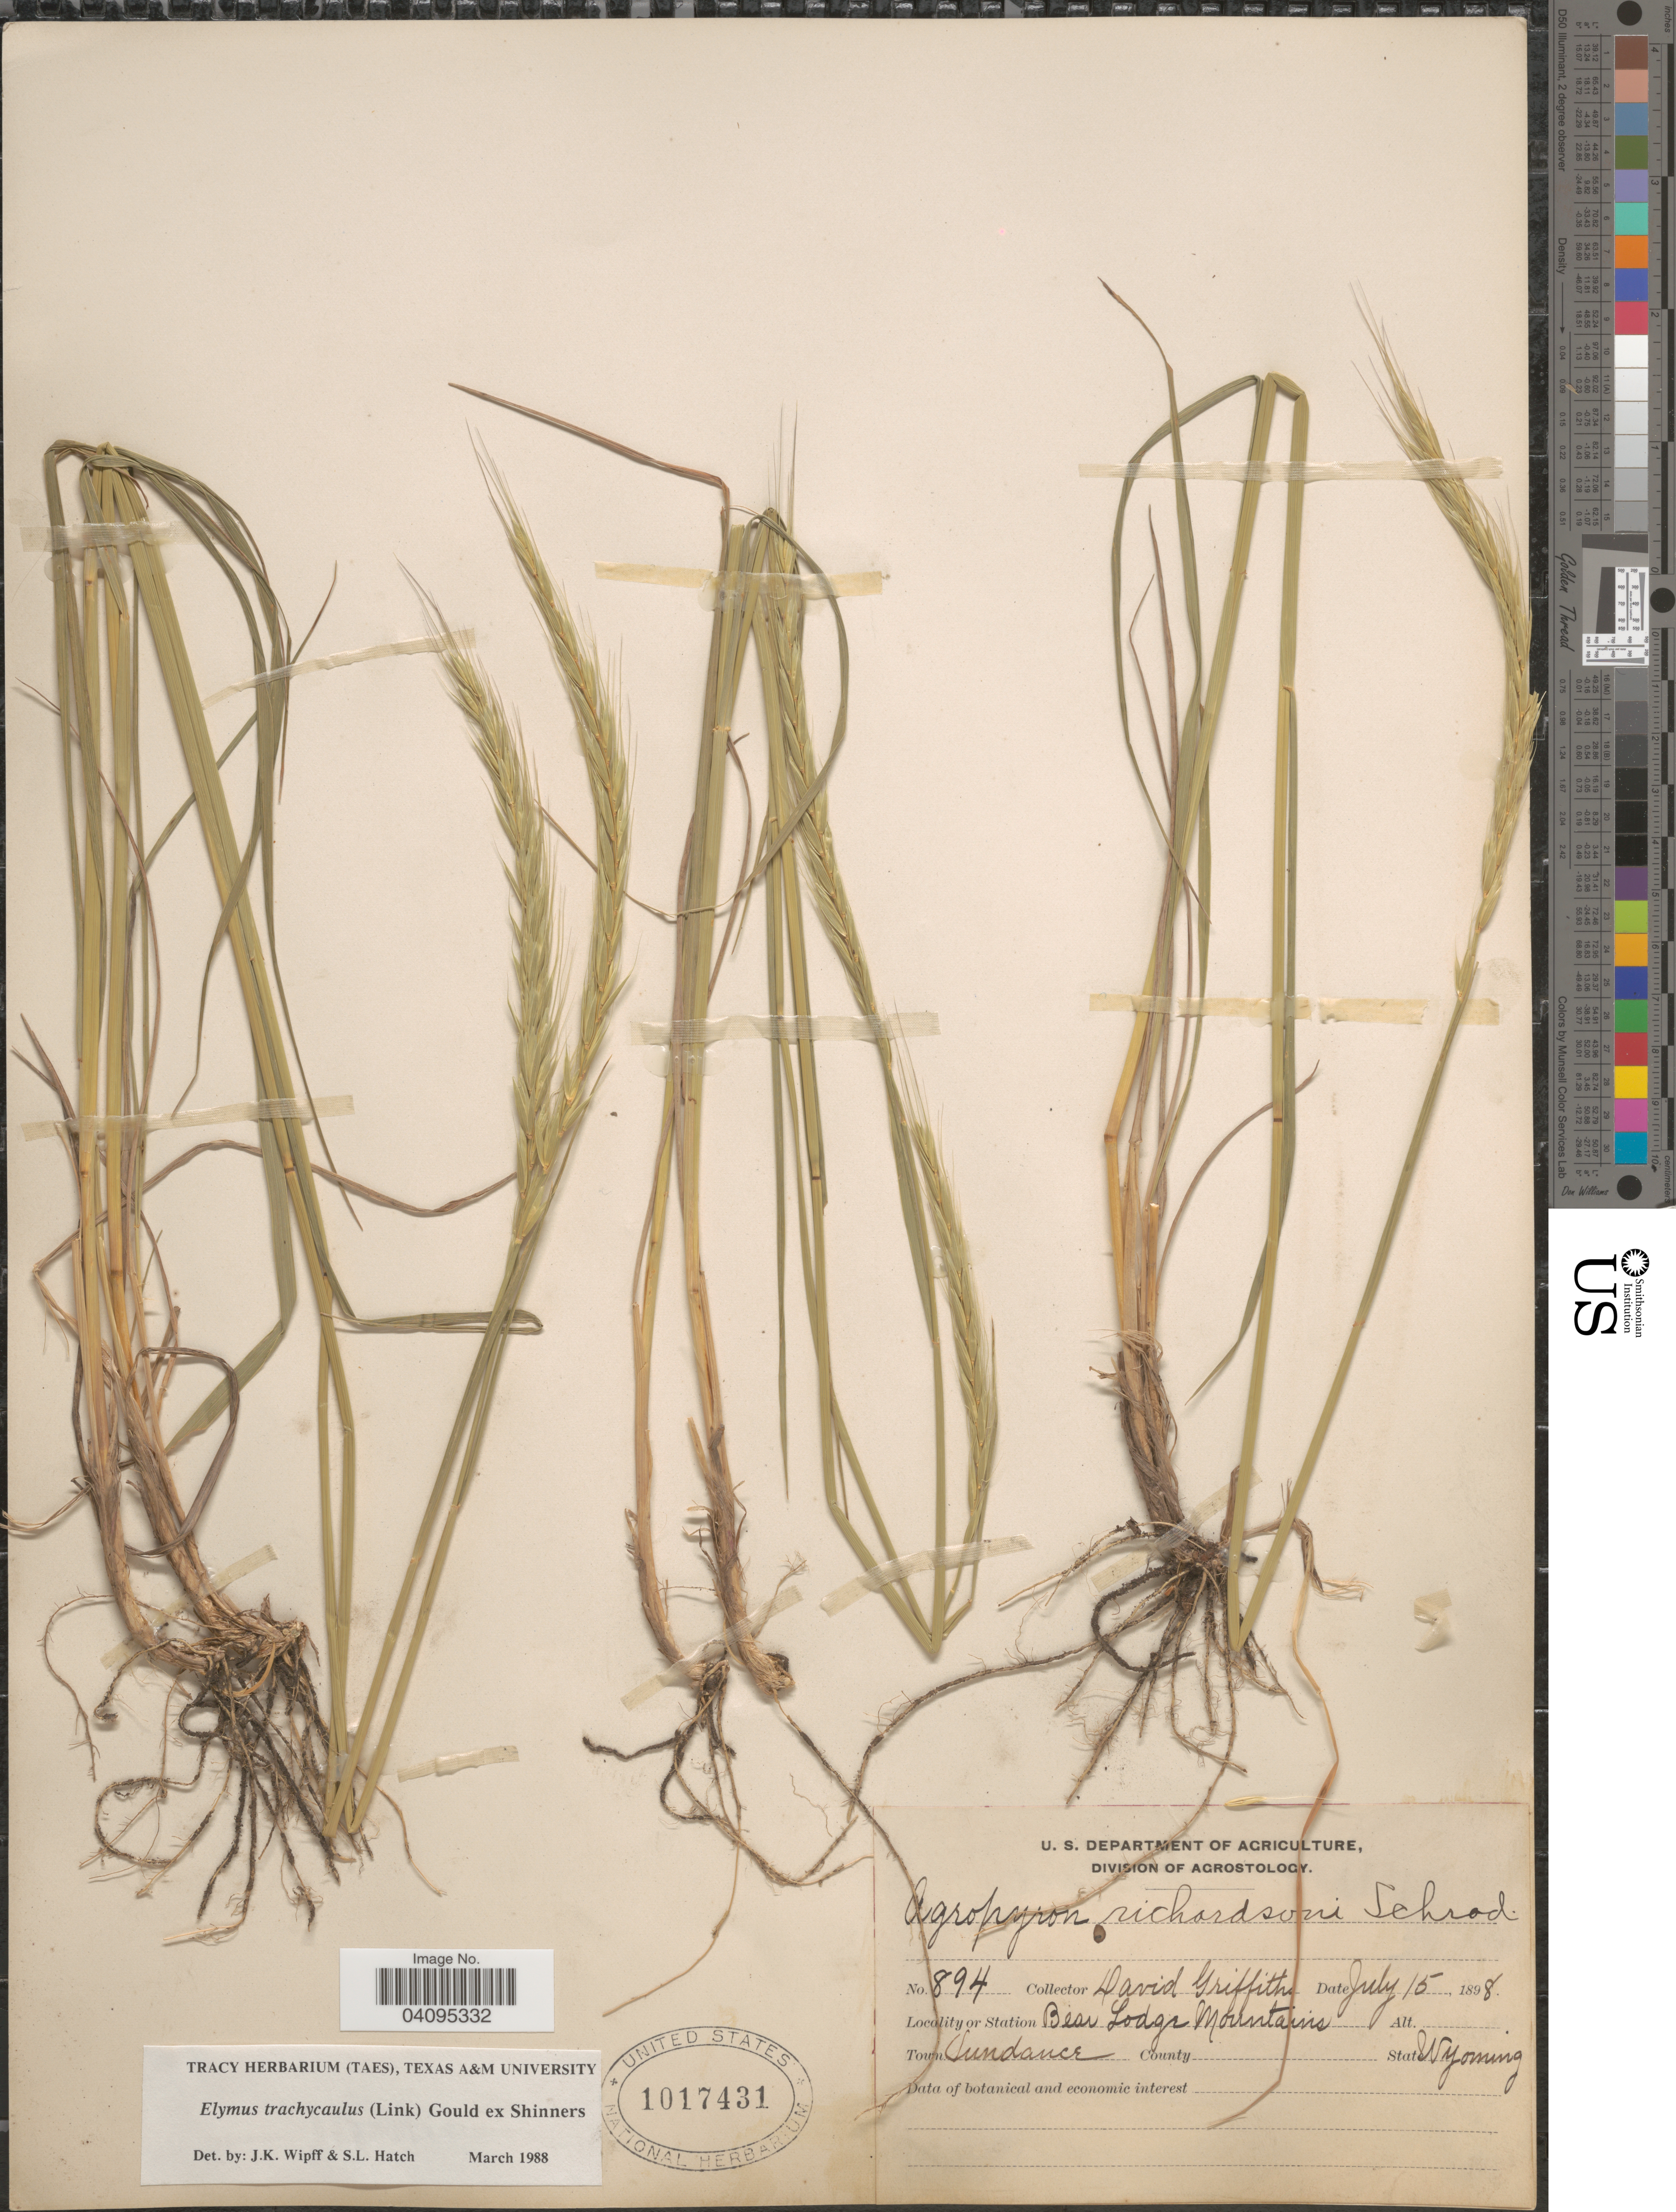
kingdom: Plantae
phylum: Tracheophyta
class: Liliopsida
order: Poales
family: Poaceae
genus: Elymus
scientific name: Elymus trachycaulus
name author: (Link) Gould ex Shinners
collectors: D. Griffiths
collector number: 894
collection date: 1898-07-15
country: United States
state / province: Wyoming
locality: Bear Lodge Mountains. Town Sundance.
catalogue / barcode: US 1017431